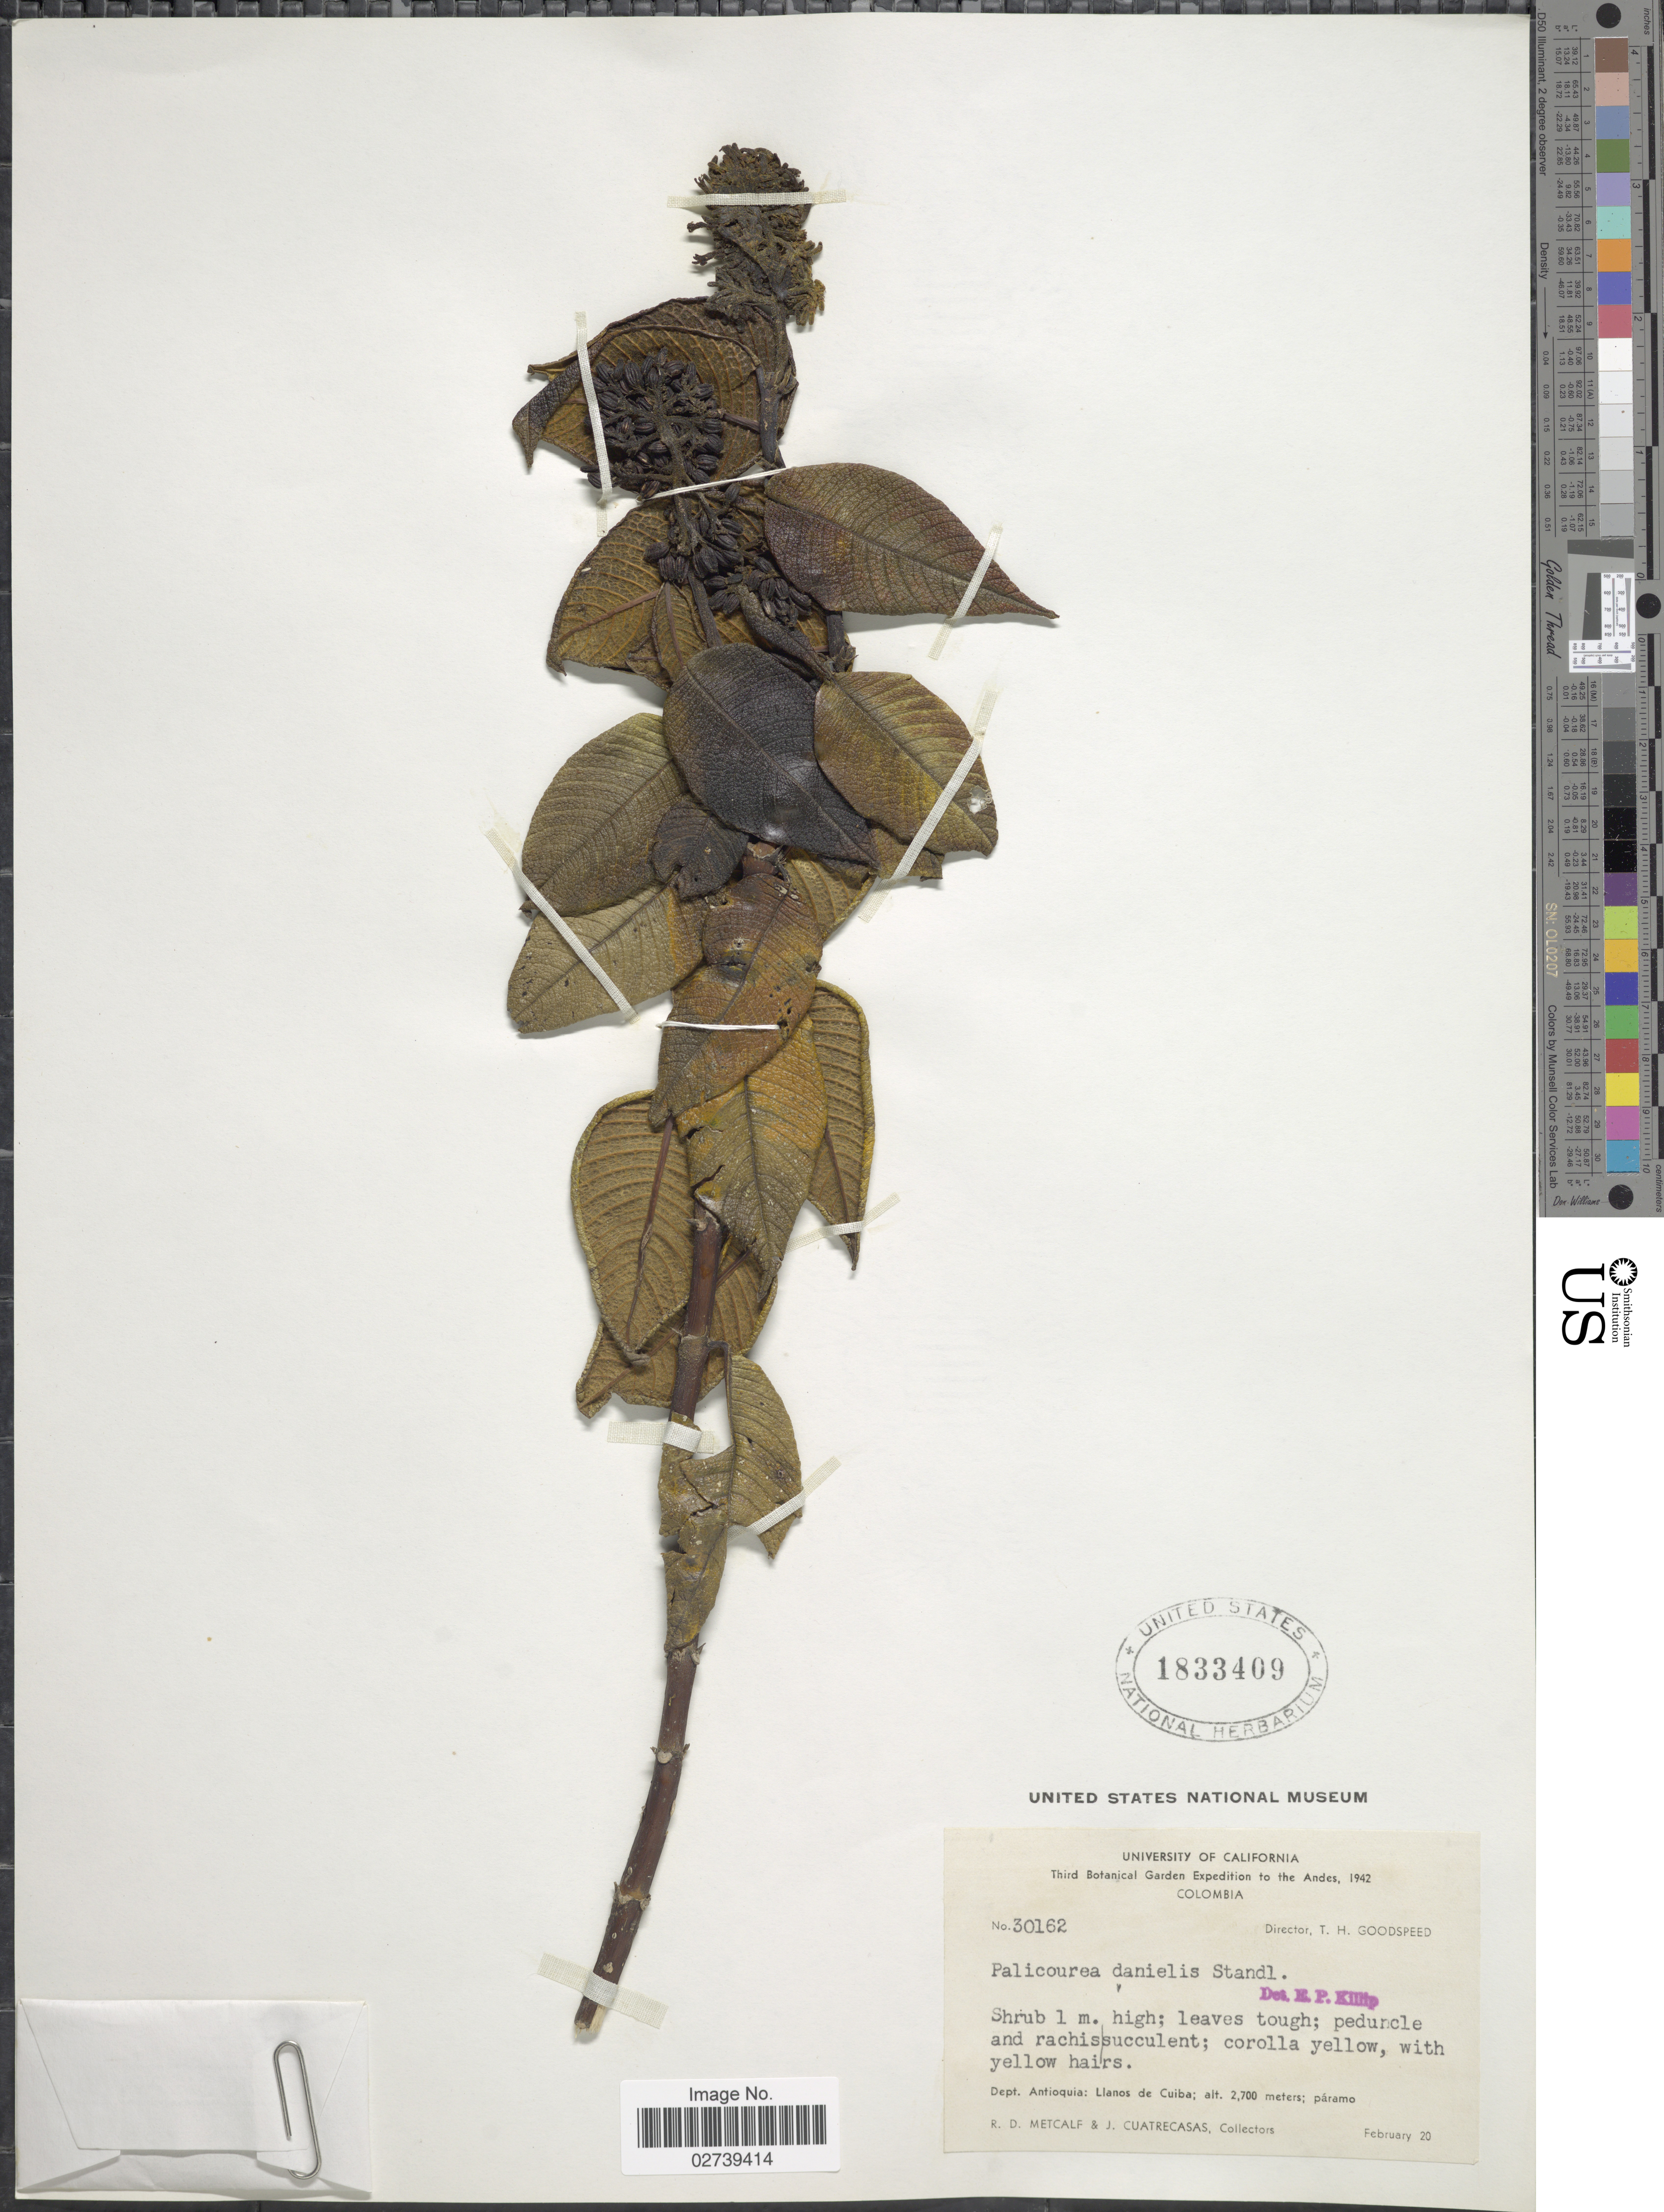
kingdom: Plantae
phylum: Tracheophyta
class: Magnoliopsida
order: Gentianales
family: Rubiaceae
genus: Palicourea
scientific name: Palicourea danielis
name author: Standl.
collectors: R. D. Metcalf & J. Cuatrecasas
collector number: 30162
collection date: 1942-02-20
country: Colombia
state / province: Antioquia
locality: Andes, Llanos de Cuiba, paramo.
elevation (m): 2700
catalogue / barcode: US 1833409